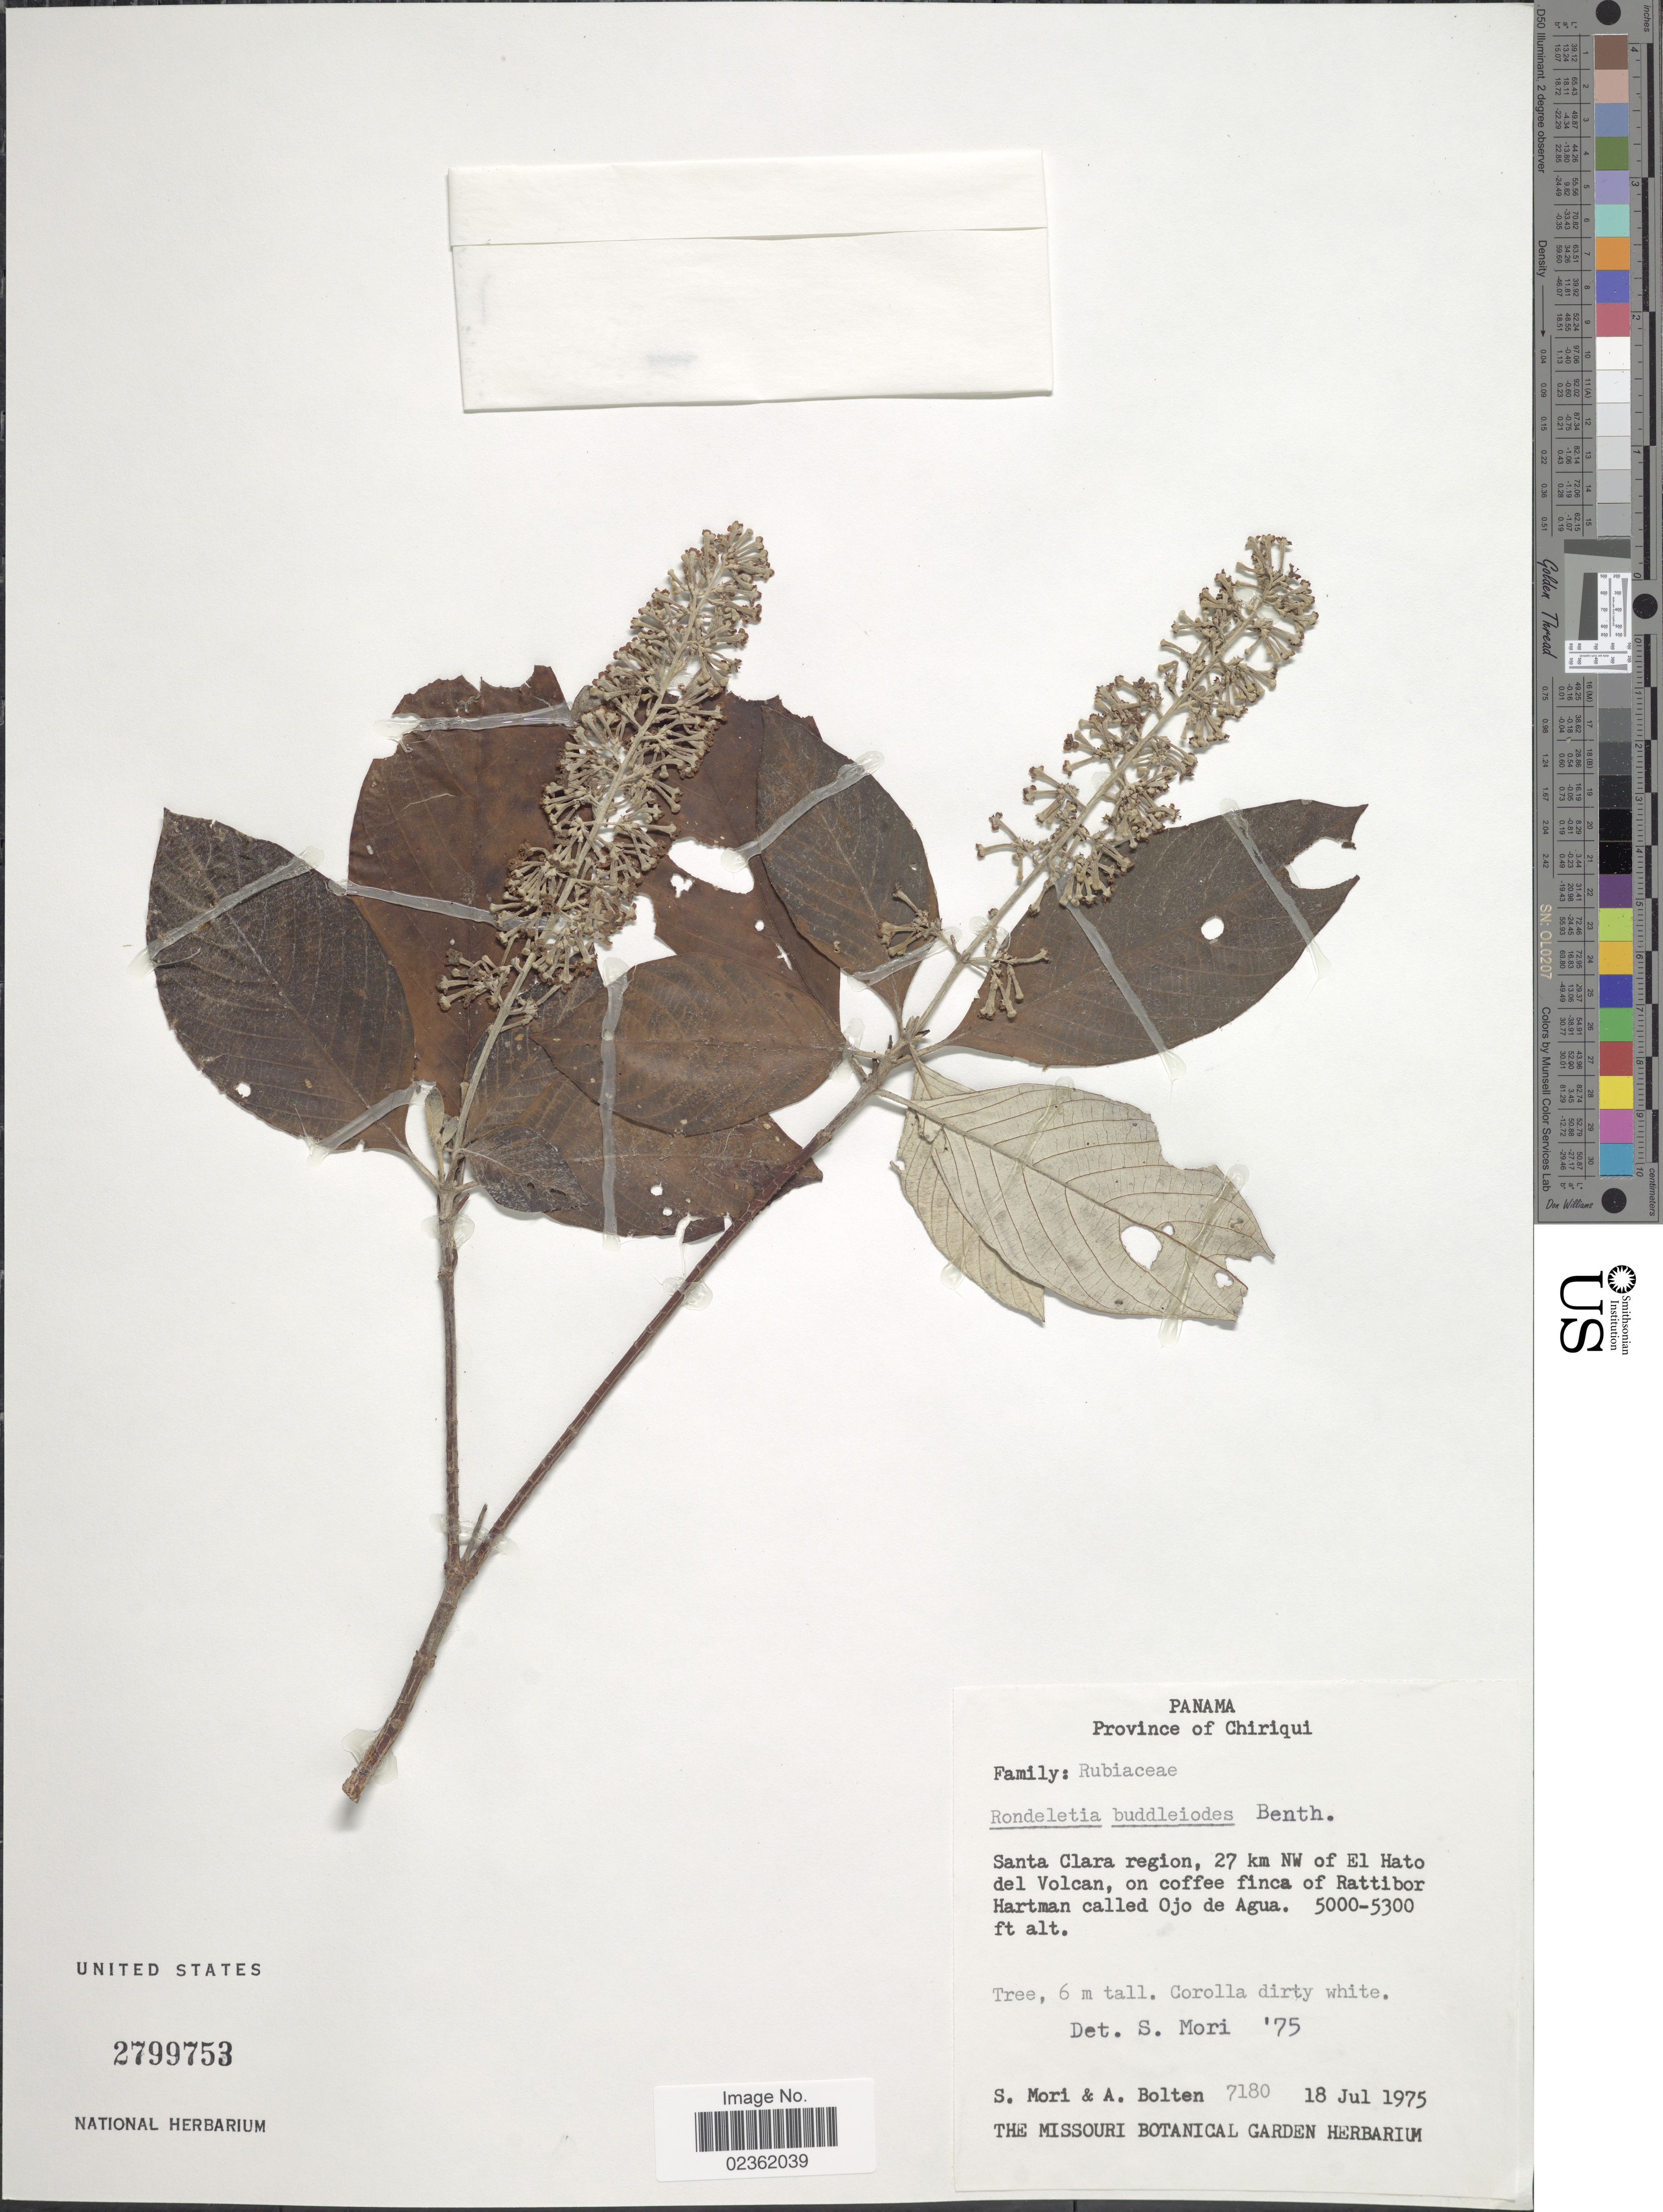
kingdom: Plantae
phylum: Tracheophyta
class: Magnoliopsida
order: Gentianales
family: Rubiaceae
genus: Rondeletia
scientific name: Rondeletia buddleioides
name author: Benth.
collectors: S. Mori & A. Bolten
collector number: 7180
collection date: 1975-07-18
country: Panama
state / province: Chiriqui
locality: Santa Clara region, 27 km NW of El Hato del Volcan, on coffee finca of Rattibor Hartman called Ojo de Agua.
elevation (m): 1524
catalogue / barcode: US 2799753